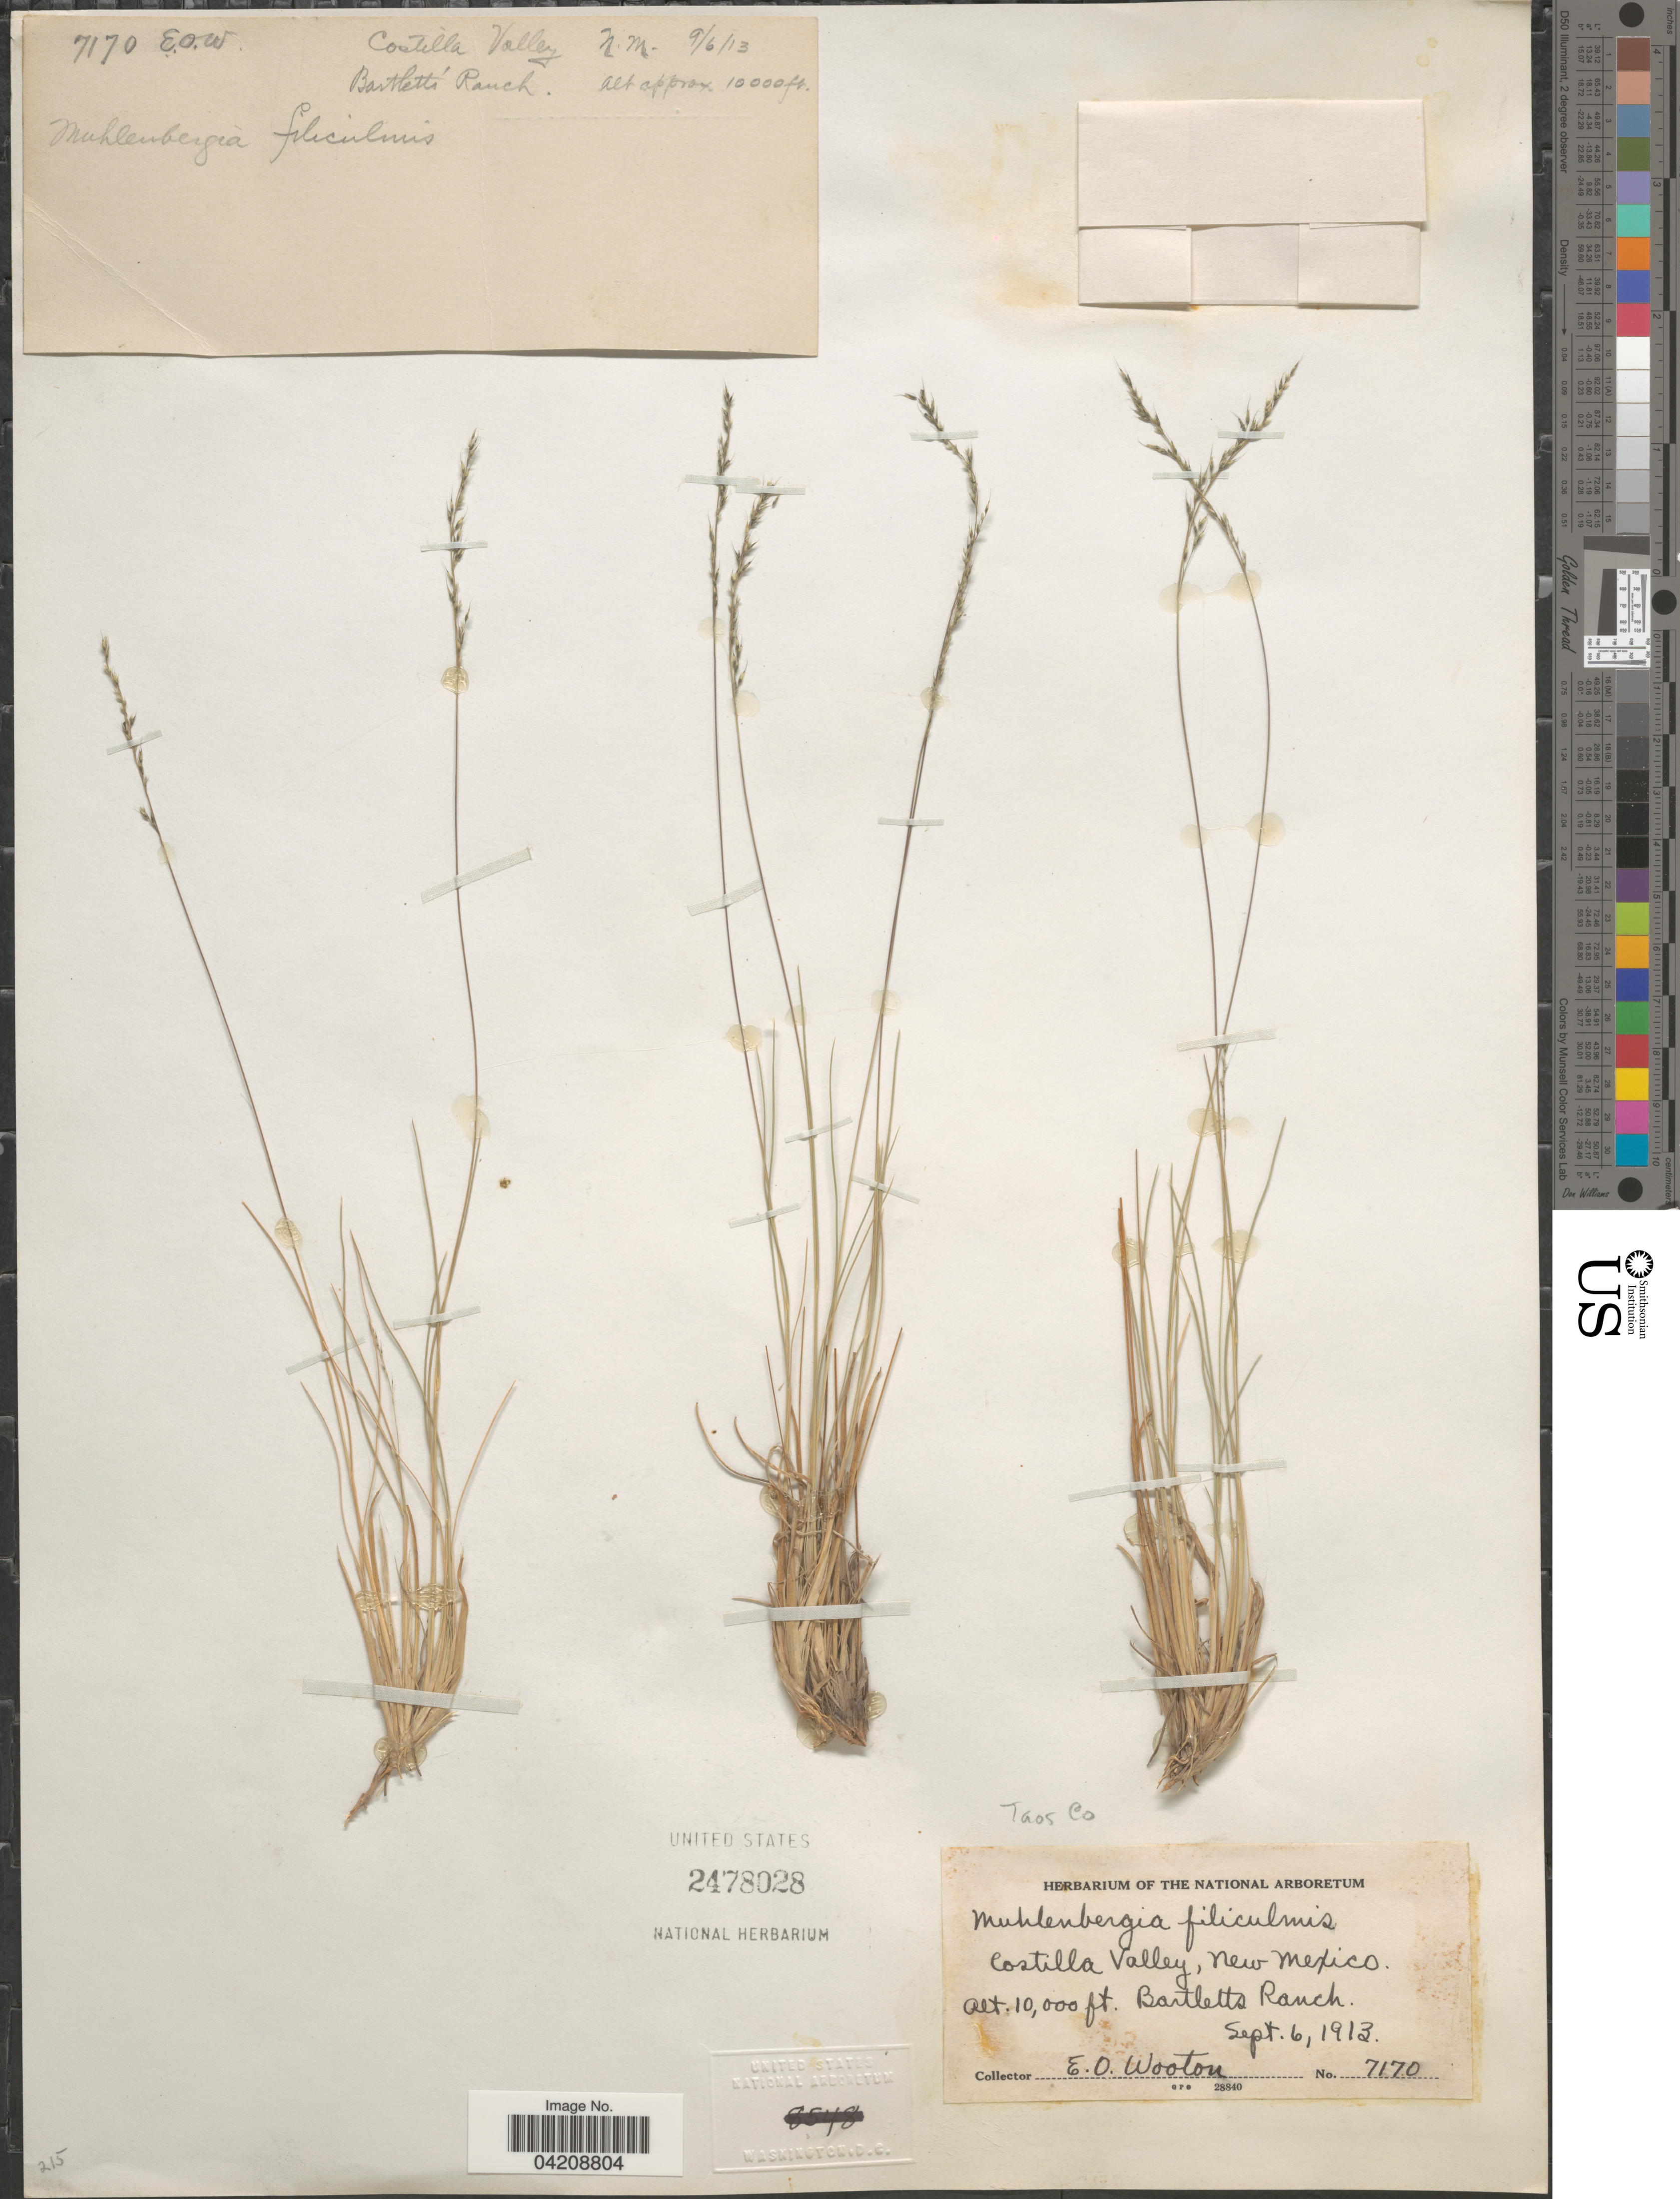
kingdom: Plantae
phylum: Tracheophyta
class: Liliopsida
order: Poales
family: Poaceae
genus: Muhlenbergia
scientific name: Muhlenbergia filiculmis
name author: Vasey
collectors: E. O. Wooton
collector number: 7170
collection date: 1913-09-06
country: United States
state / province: New Mexico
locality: Costilla Valley. Bartletts Ranch.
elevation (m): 3048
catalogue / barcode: US 2478028